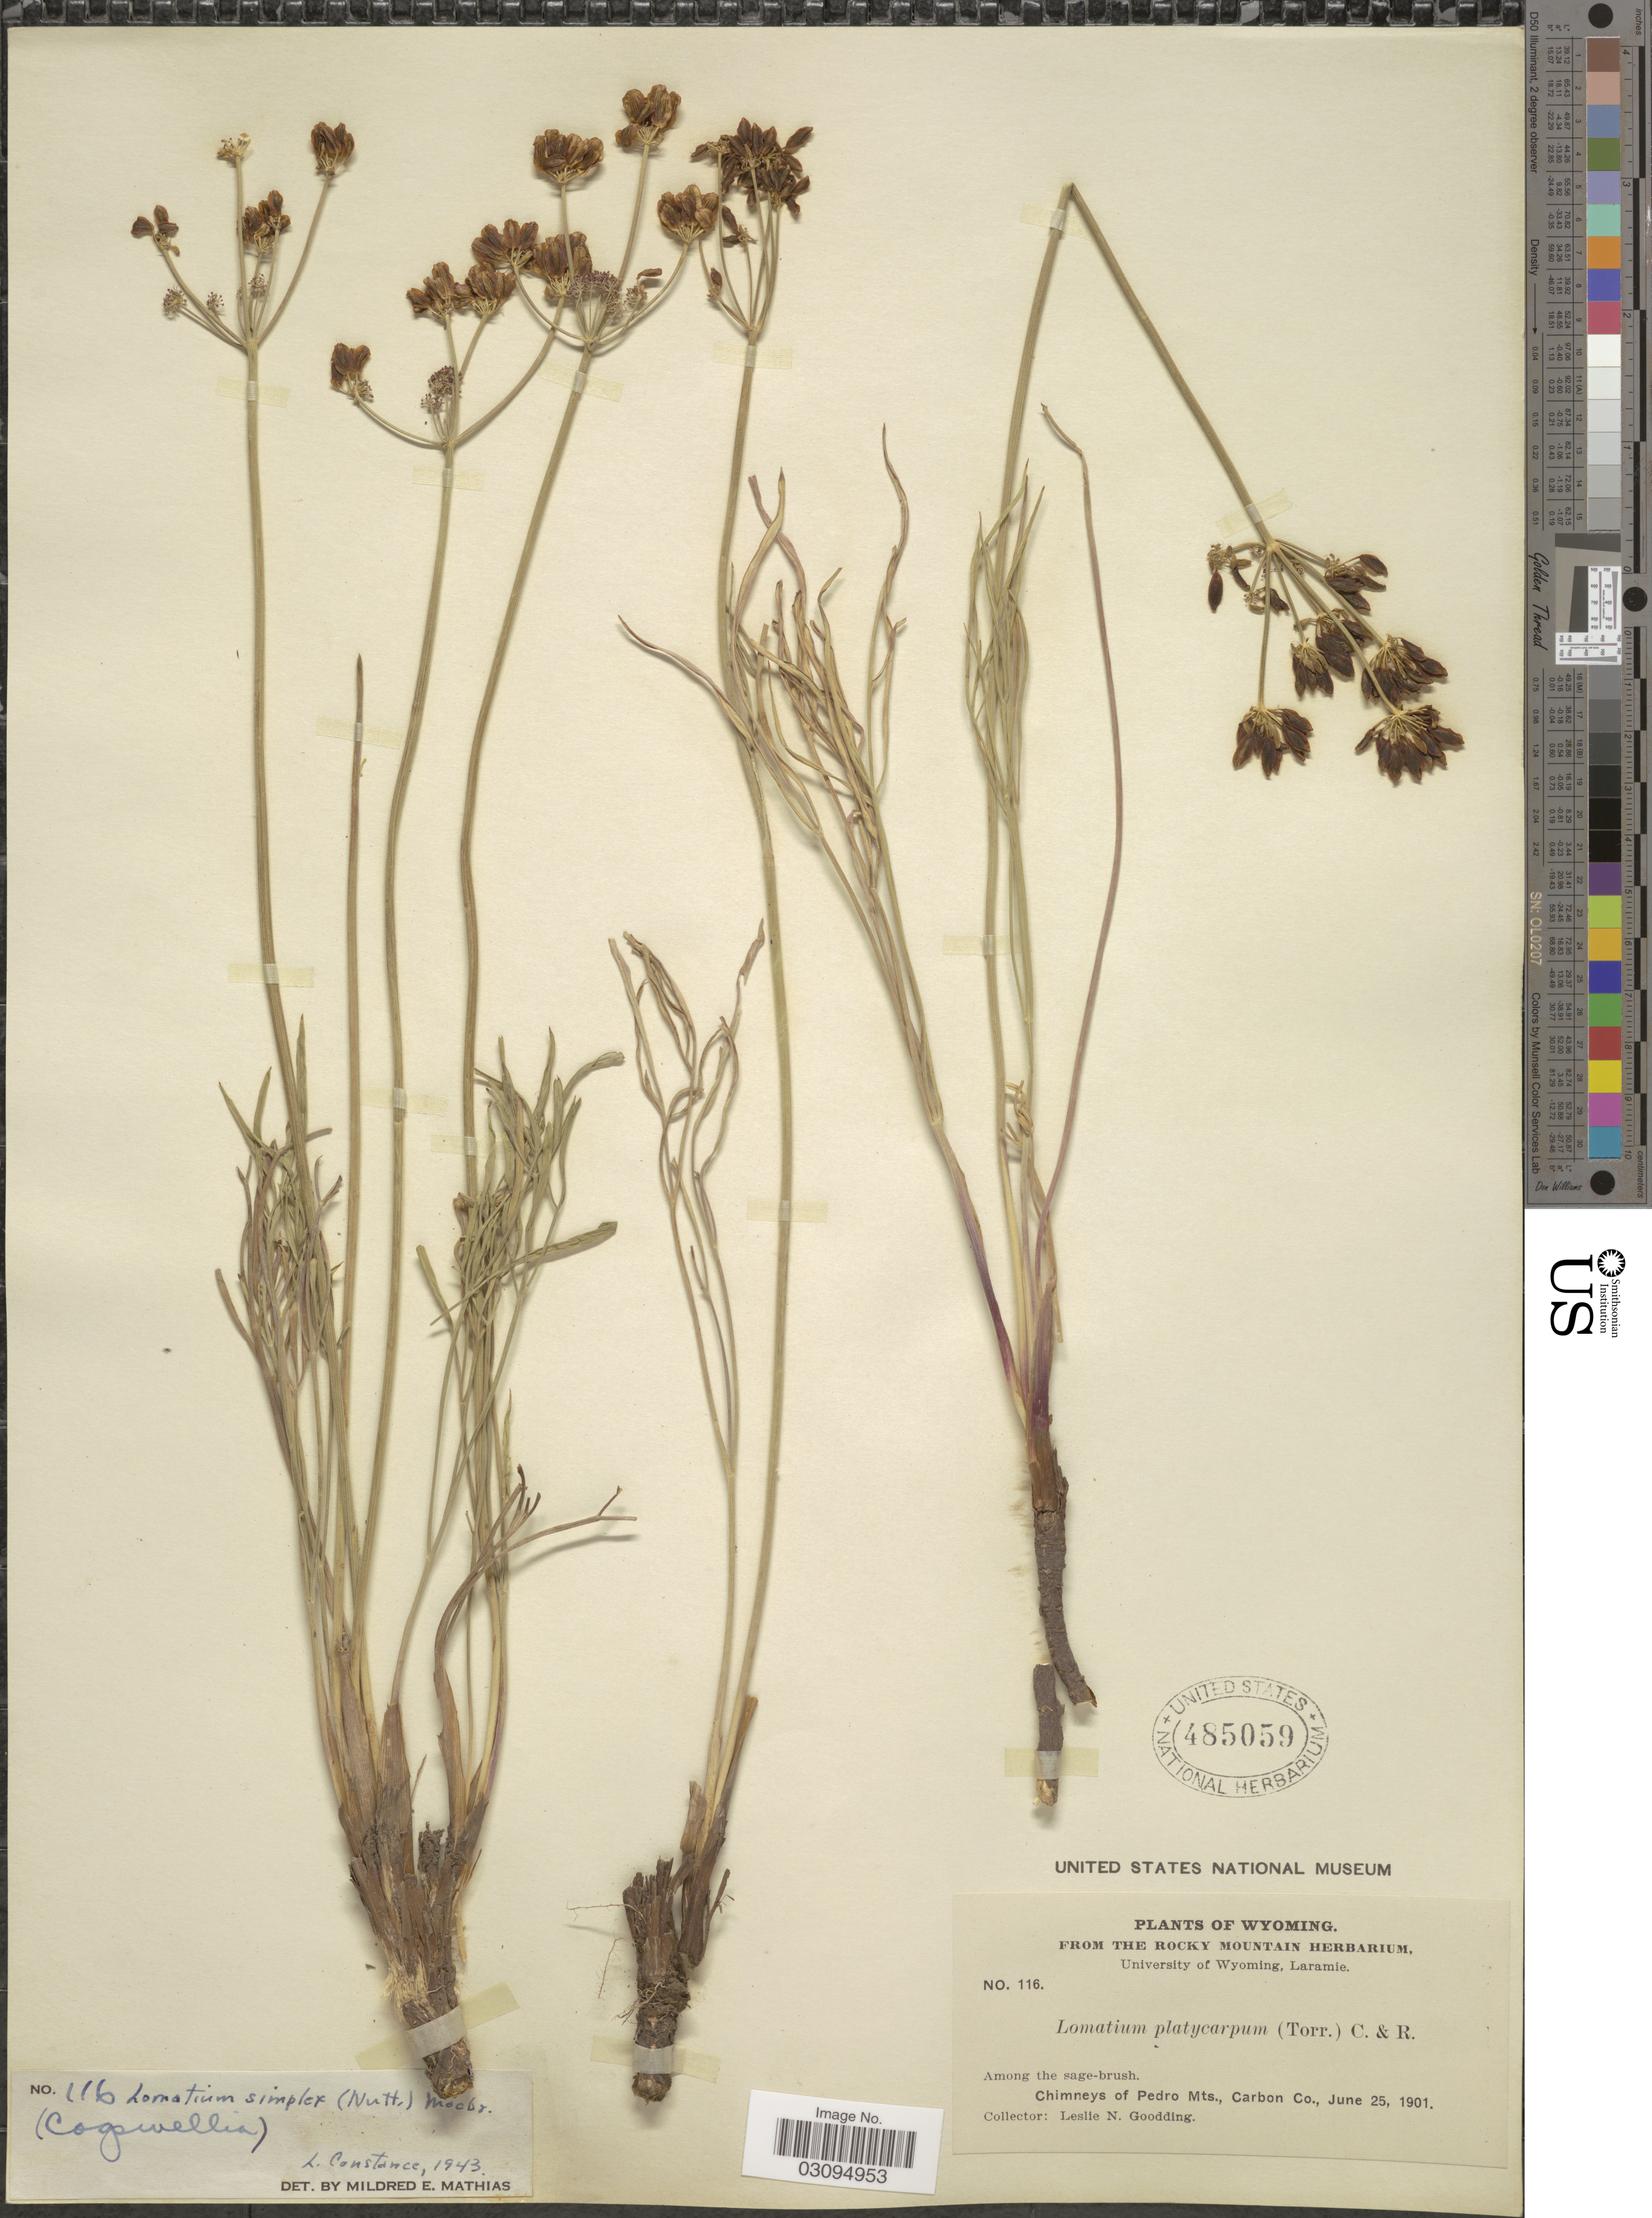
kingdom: Plantae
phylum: Tracheophyta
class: Magnoliopsida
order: Apiales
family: Apiaceae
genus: Lomatium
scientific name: Lomatium platycarpum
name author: (Torr.) J.M. Coult. & Rose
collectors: L. N. Goodding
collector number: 116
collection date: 1901-06-25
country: United States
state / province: Wyoming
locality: Chimneys of Pedro Mts, Carbon Co.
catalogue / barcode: US 485059